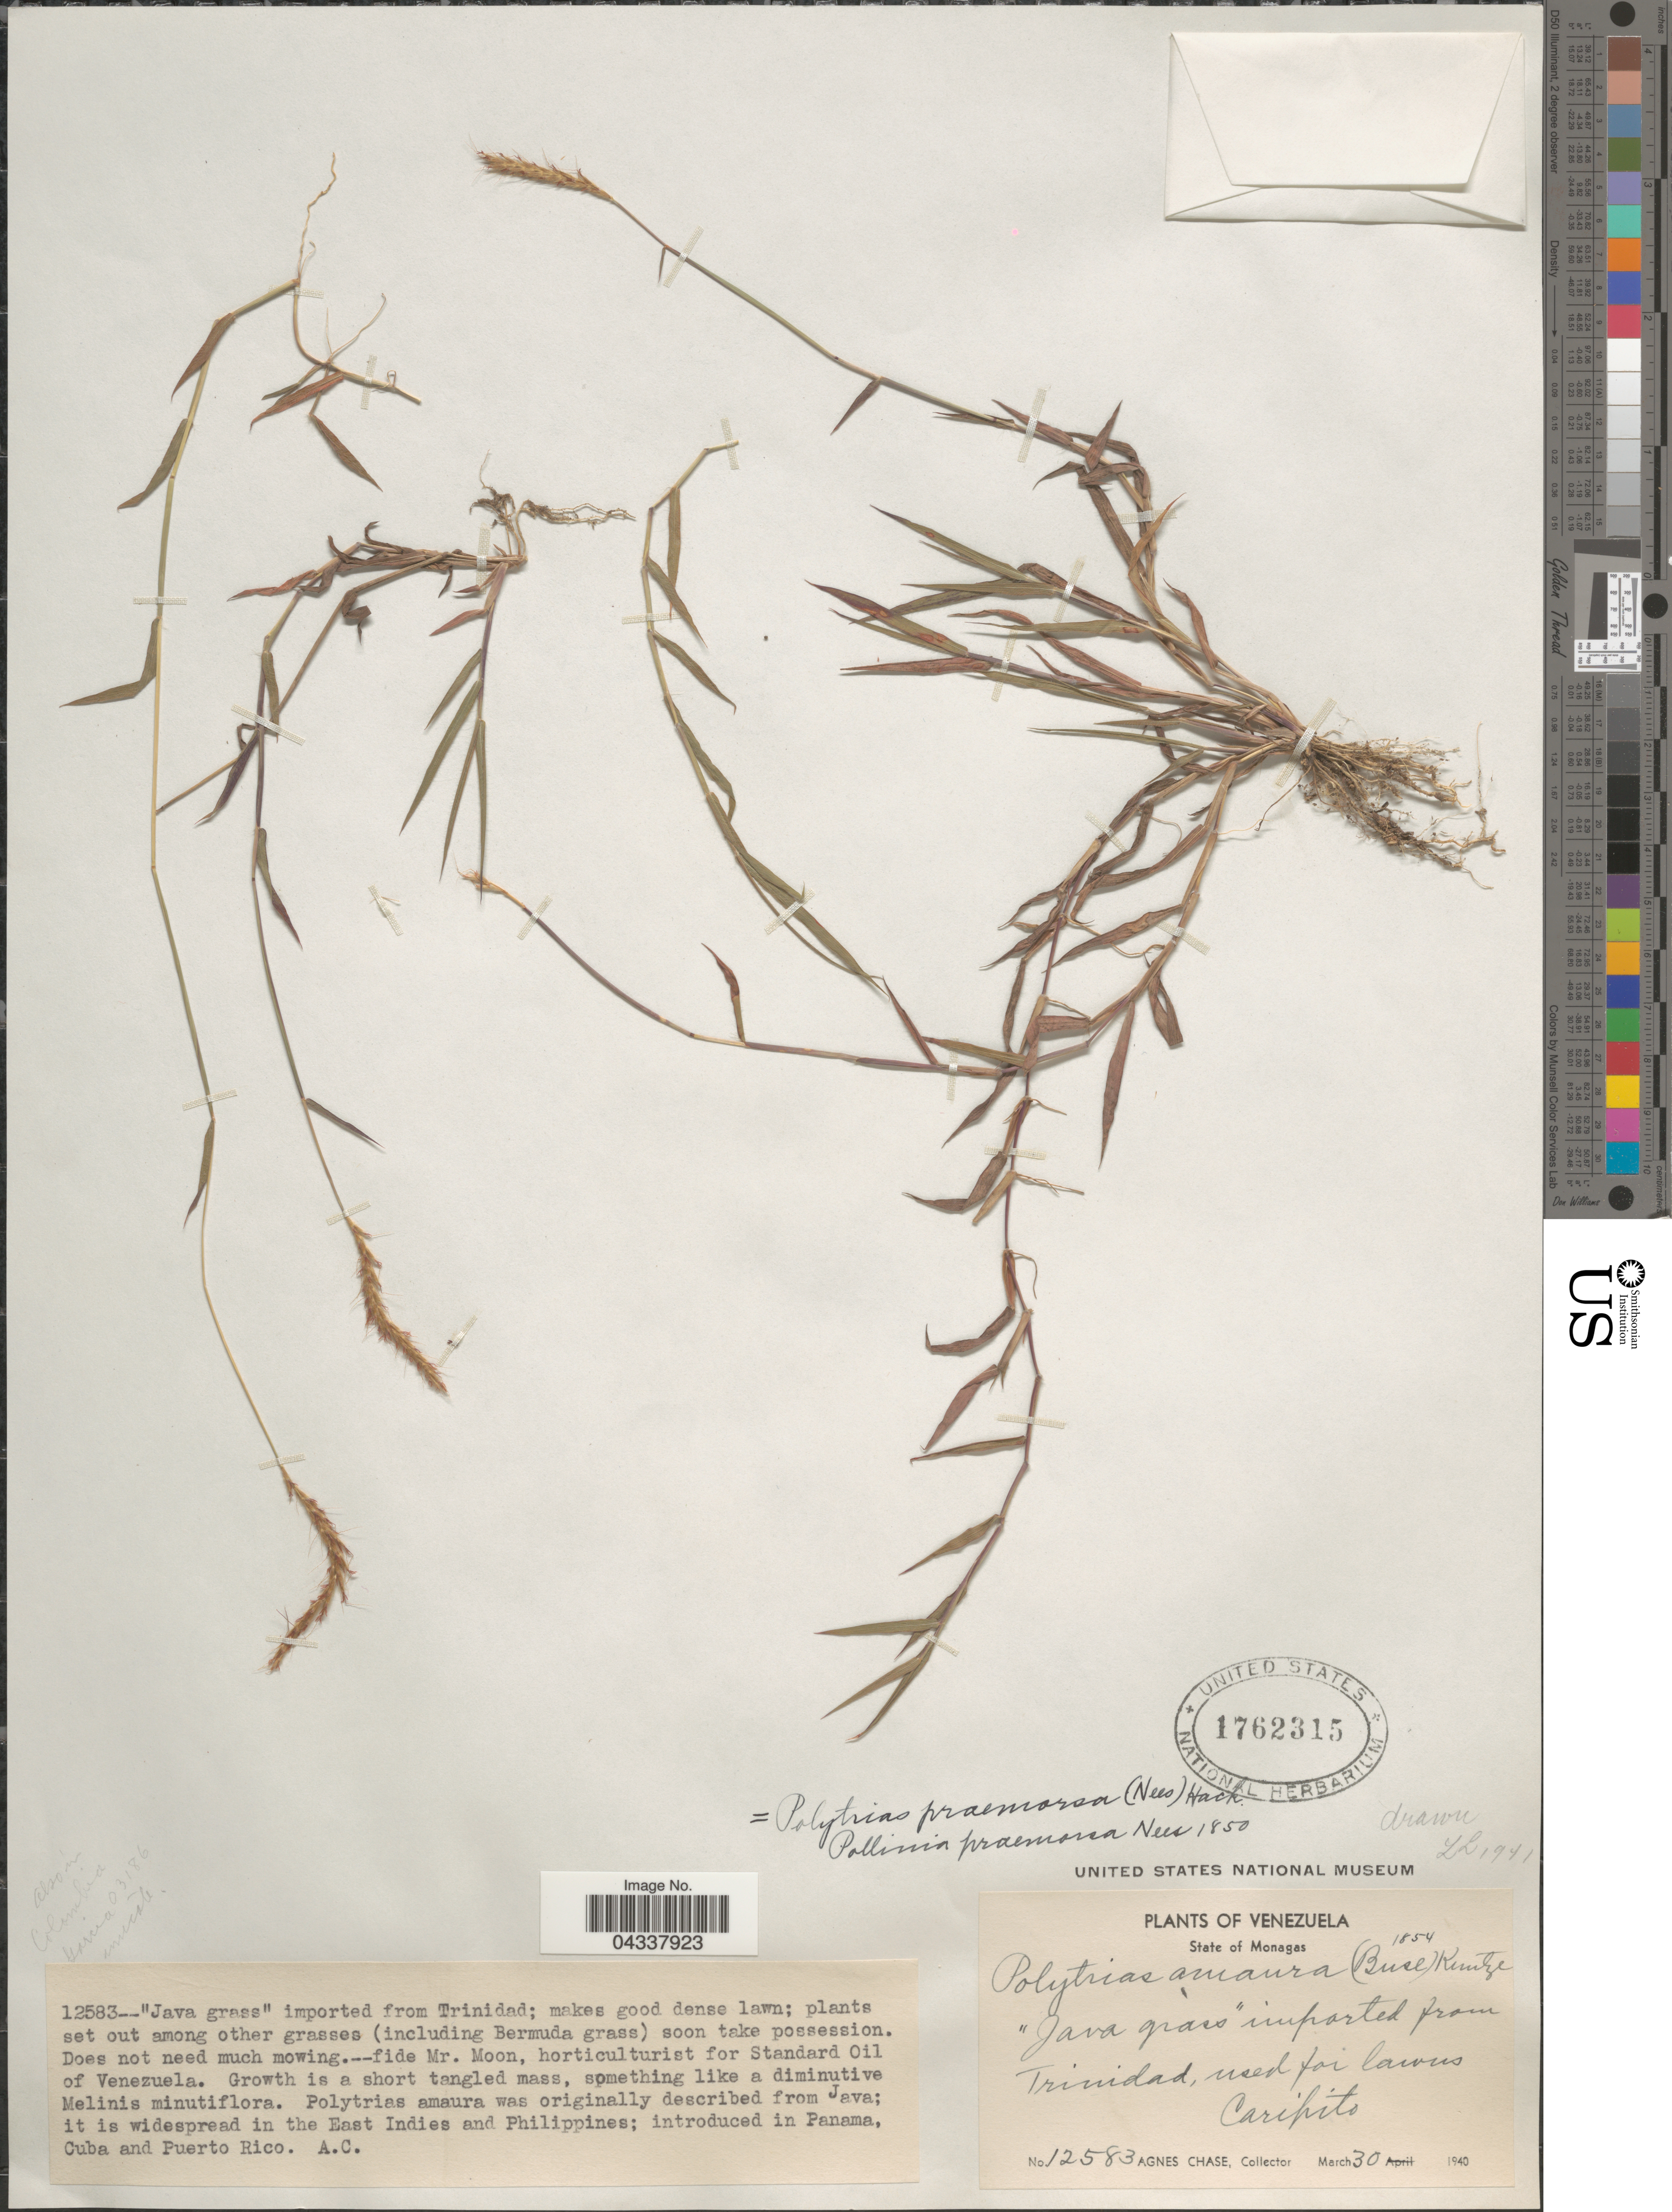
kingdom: Plantae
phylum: Tracheophyta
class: Liliopsida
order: Poales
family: Poaceae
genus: Polytrias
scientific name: Polytrias indica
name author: (Houtt.) Veldkamp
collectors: A. Chase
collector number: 12583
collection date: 1940-03-30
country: Venezuela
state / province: Monagas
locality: Caripito.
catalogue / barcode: US 1762315